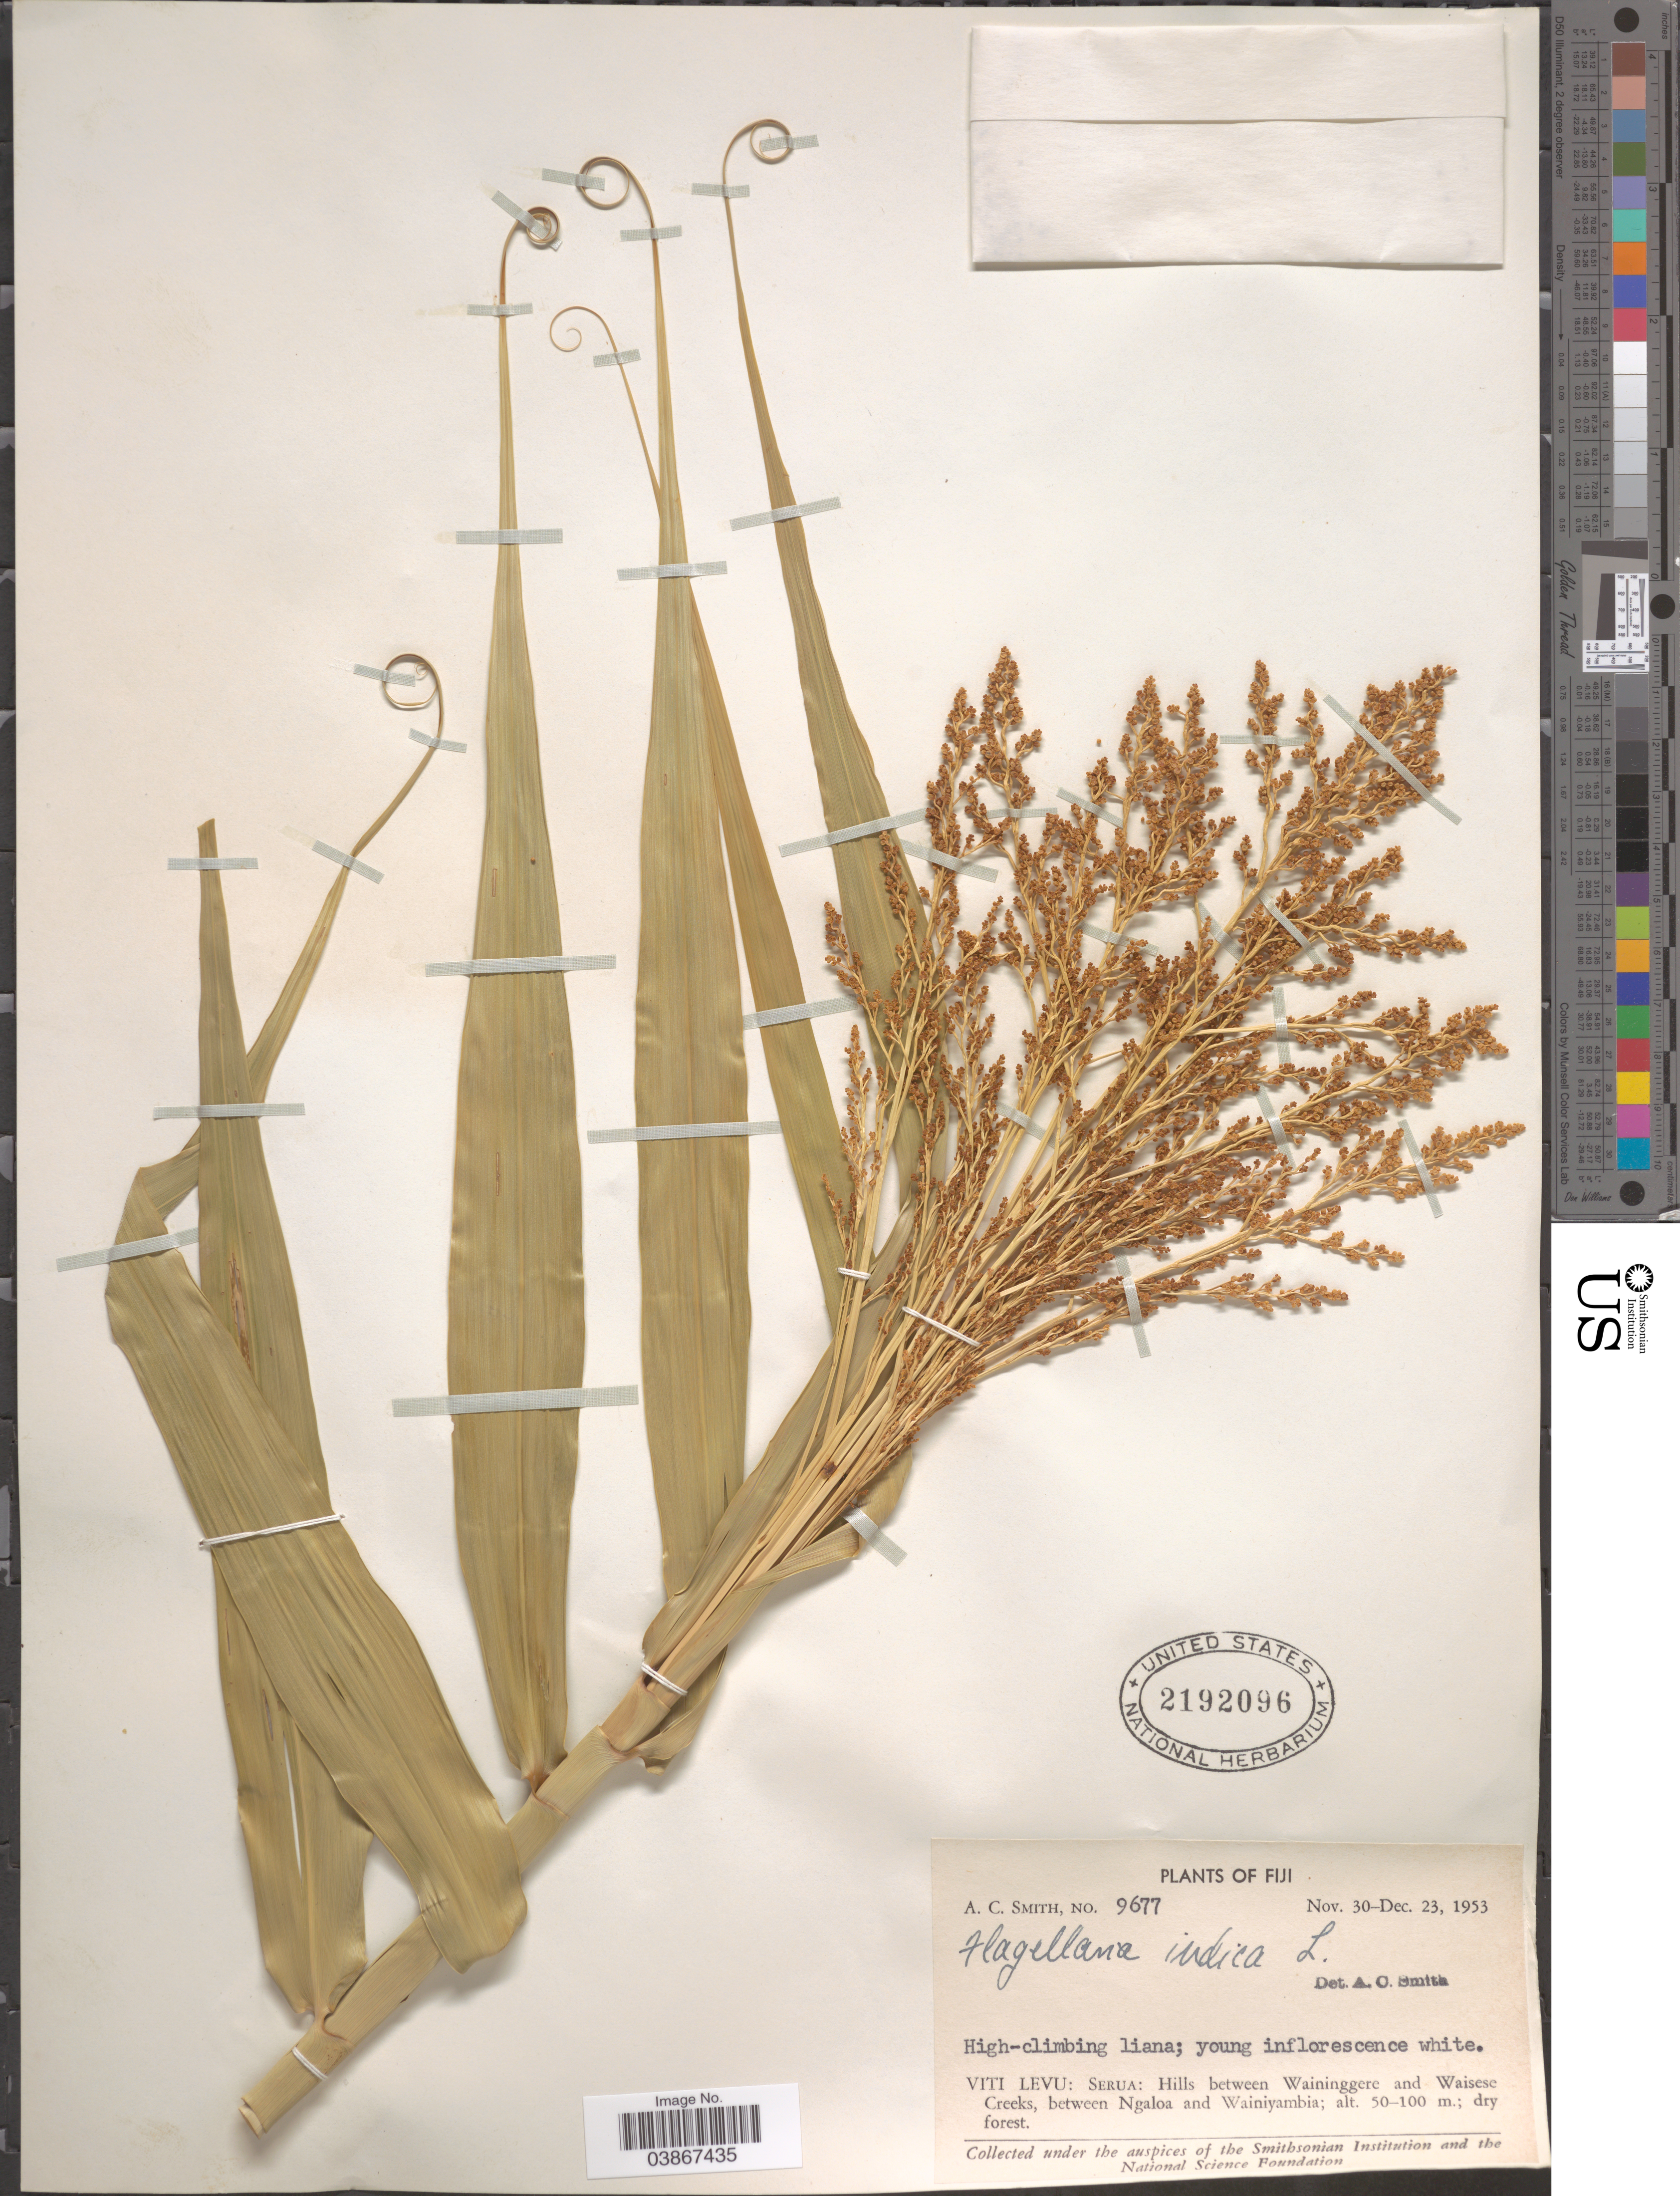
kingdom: Plantae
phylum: Tracheophyta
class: Liliopsida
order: Poales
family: Flagellariaceae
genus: Flagellaria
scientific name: Flagellaria indica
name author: L.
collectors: A. C. Smith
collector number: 9677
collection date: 1953-11-30/1953-12-23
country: Fiji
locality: Viti Levu: Serua: Hills between Waininggere and Waisese Creeks, between Ngaloa and Wainiyambia.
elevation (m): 50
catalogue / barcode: US 2192096